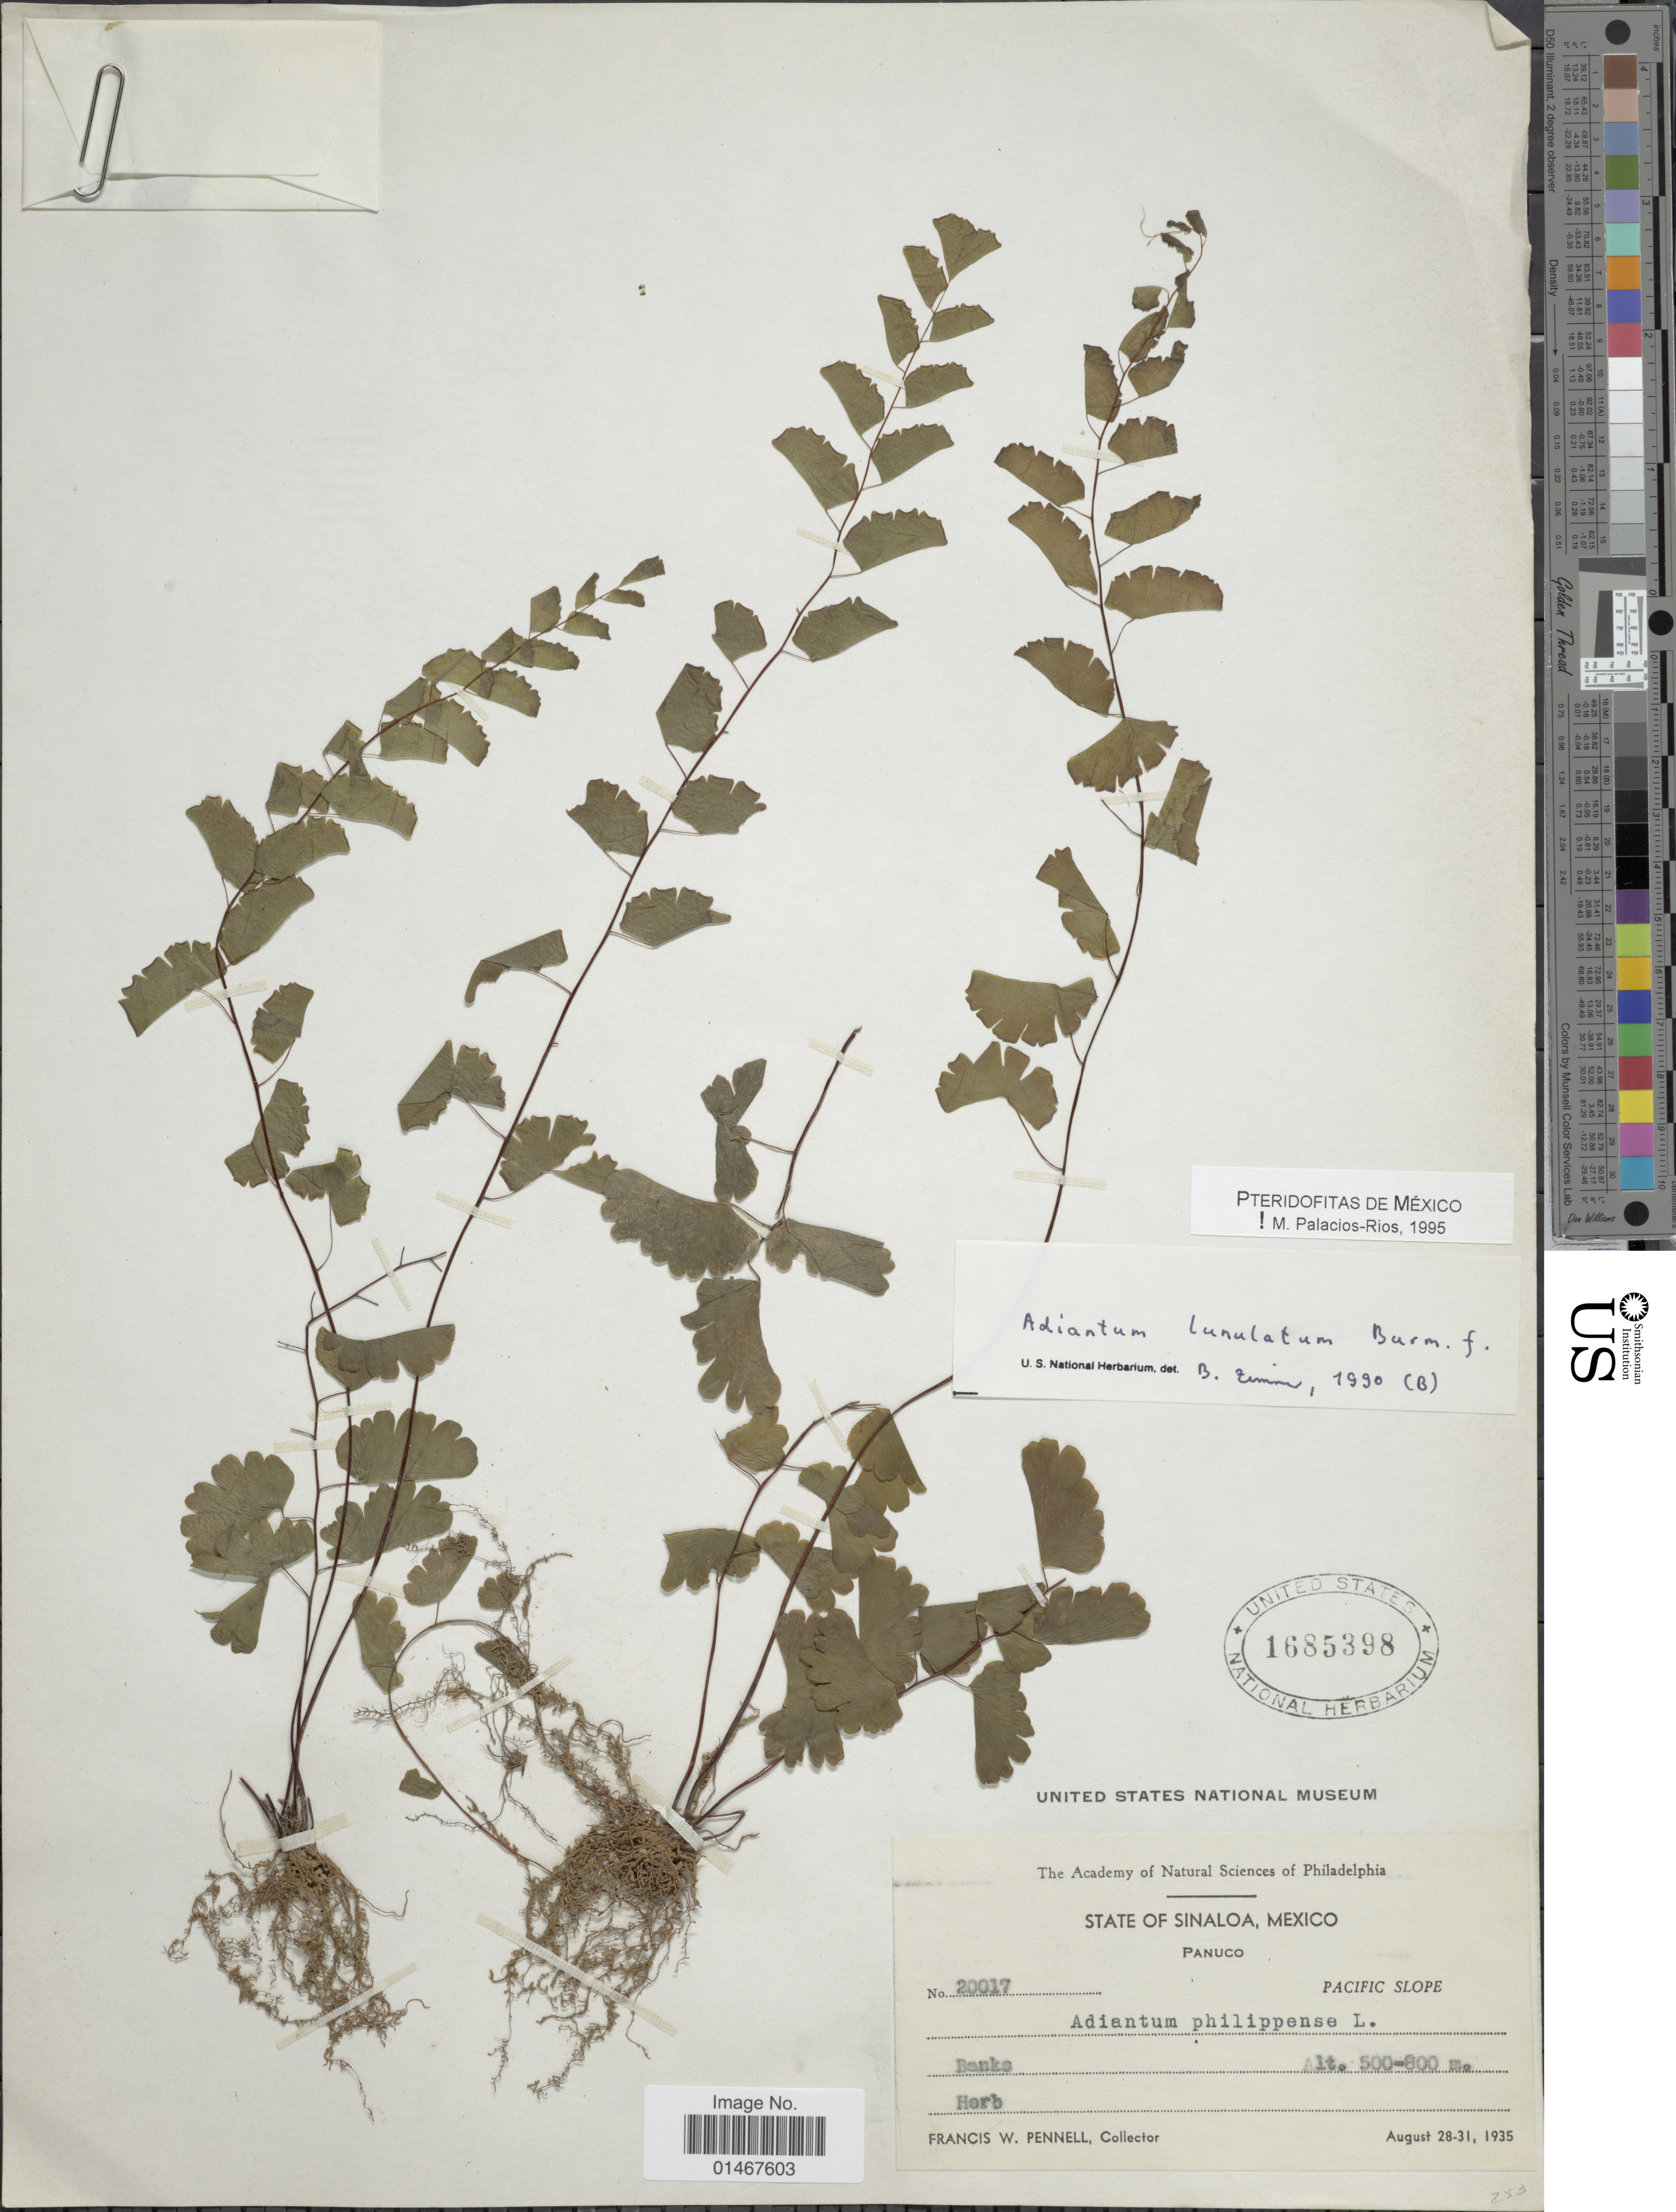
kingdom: Plantae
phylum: Tracheophyta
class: Polypodiopsida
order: Polypodiales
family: Pteridaceae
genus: Adiantum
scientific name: Adiantum philippense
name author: L.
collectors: F. W. Pennell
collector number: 20017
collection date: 1935-08-28/1935-08-31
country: Mexico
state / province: Sinaloa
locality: State of Sinaloa. Panuco. Pacific Slope.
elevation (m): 500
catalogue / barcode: US 1685398